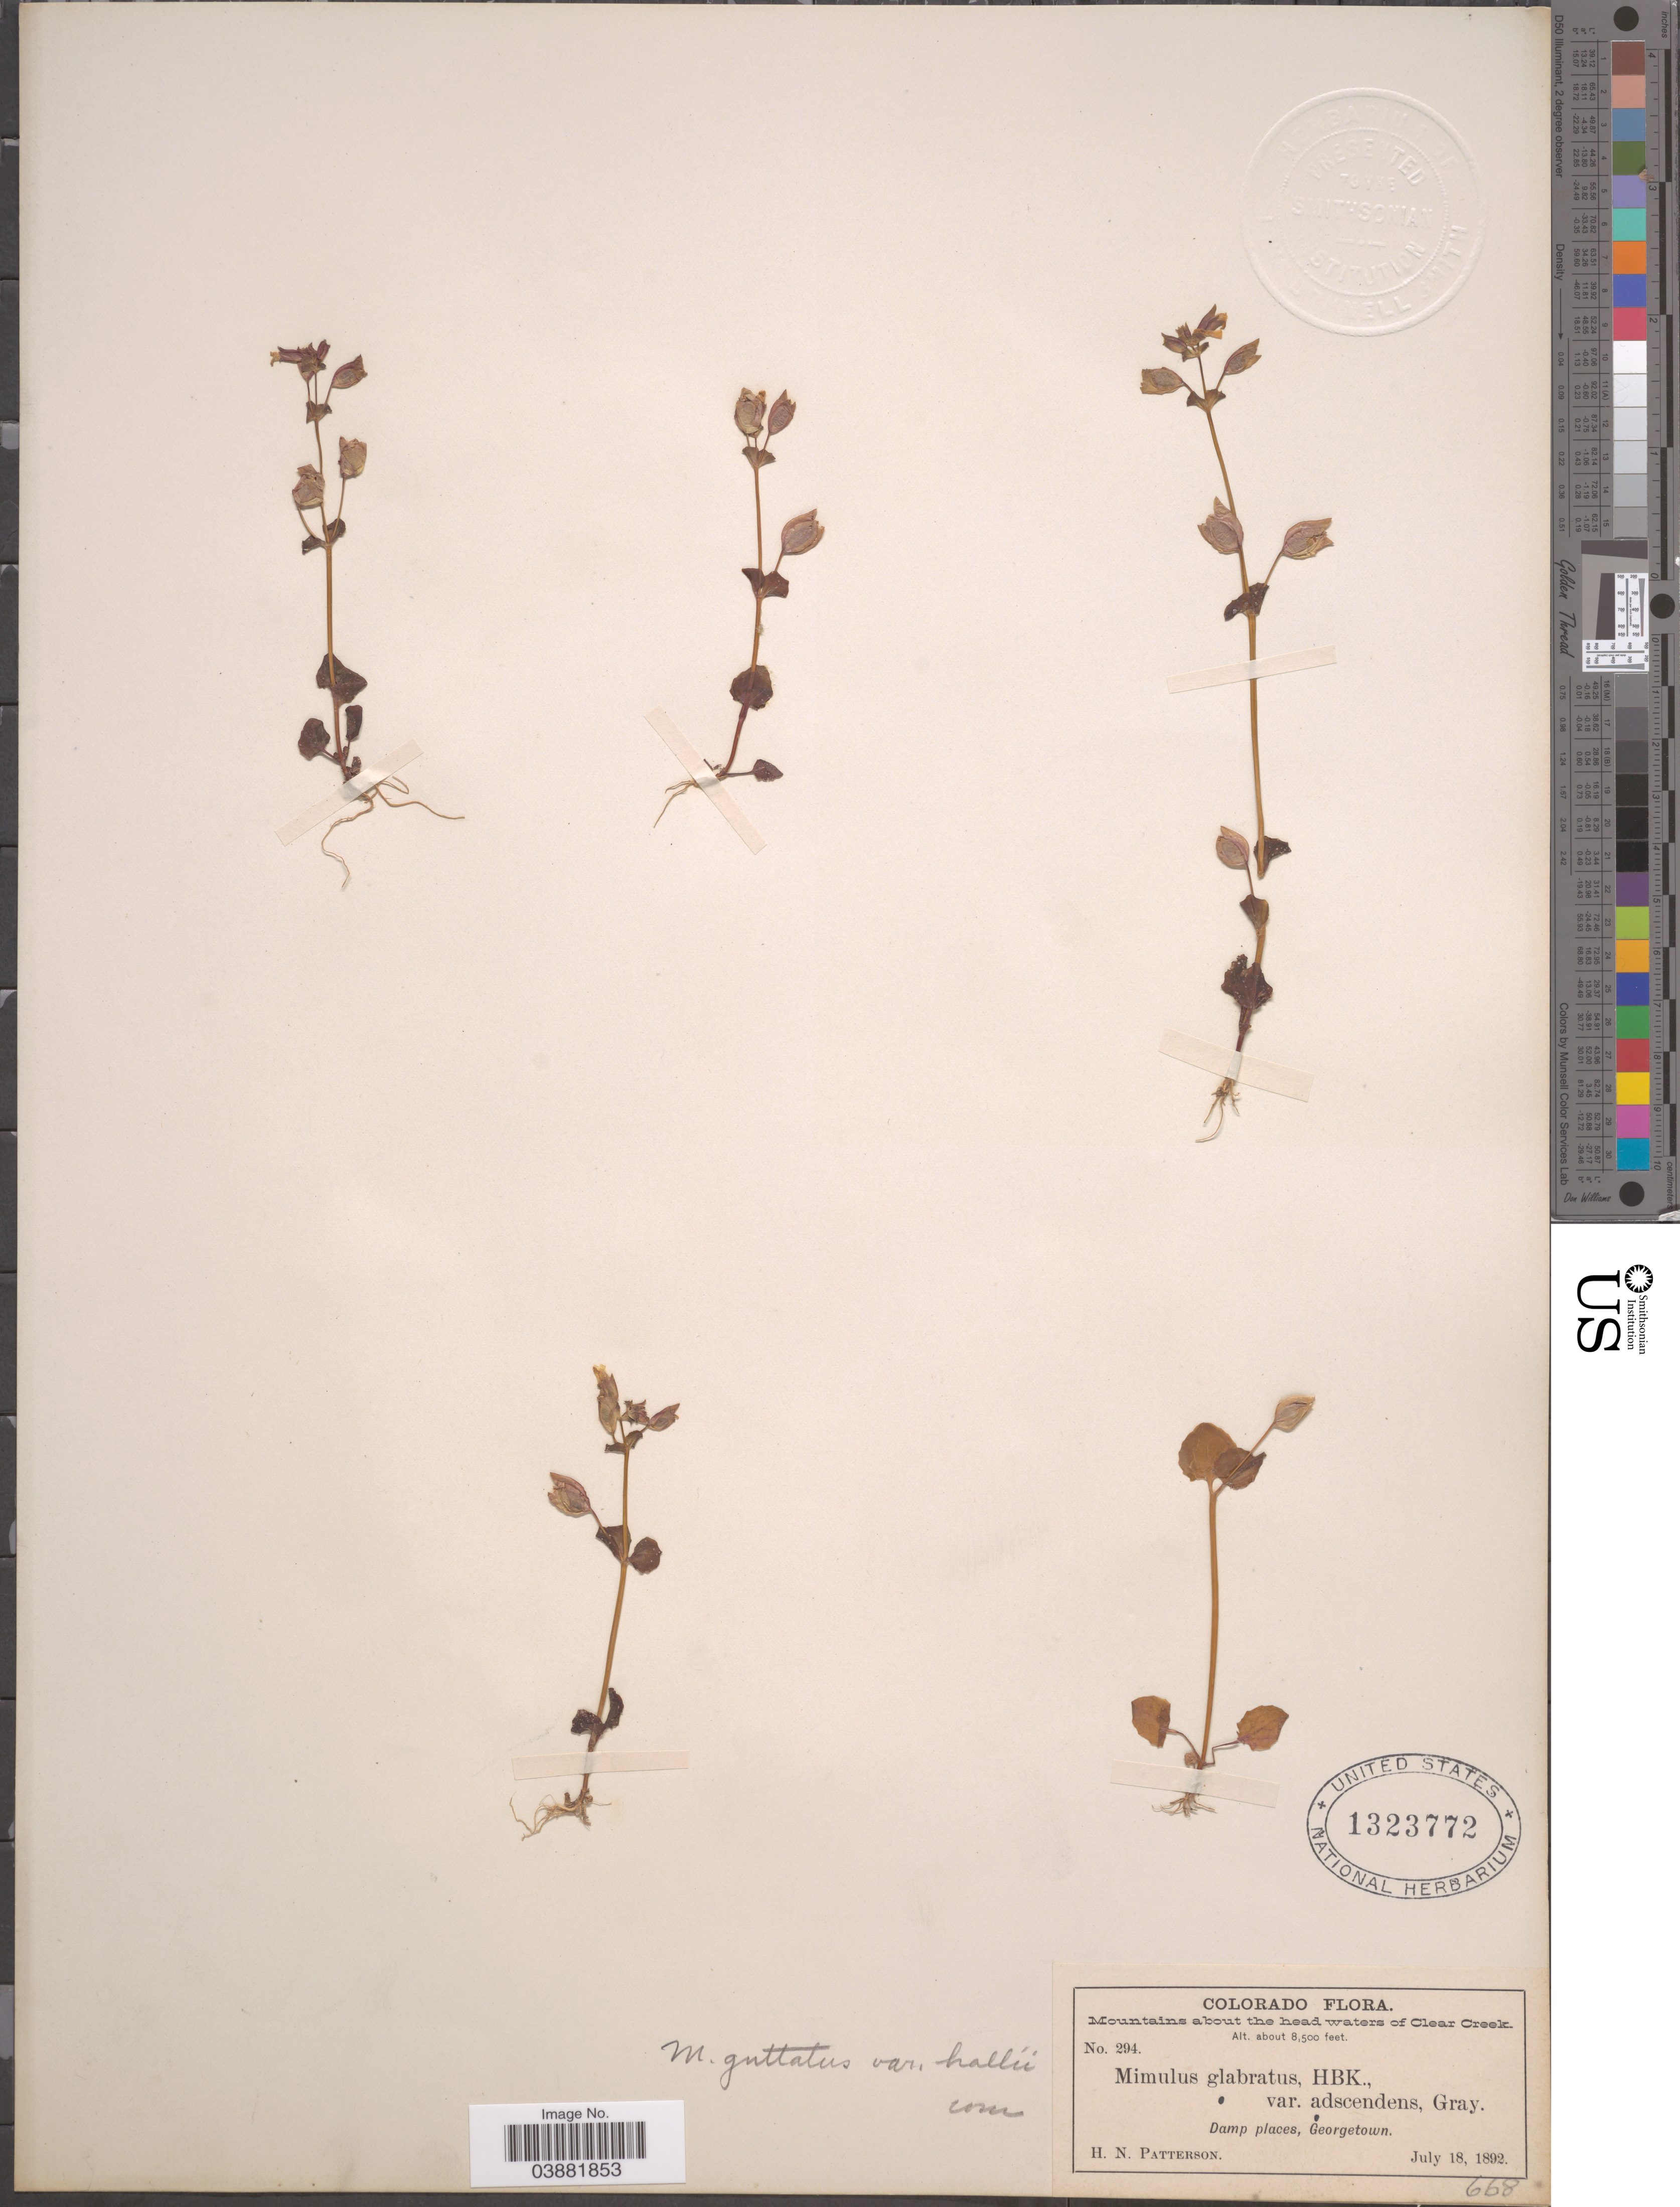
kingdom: Plantae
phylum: Tracheophyta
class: Magnoliopsida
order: Lamiales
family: Phrymaceae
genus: Mimulus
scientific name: Mimulus guttatus var. hallii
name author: (Greene) A.L. Grant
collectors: H. N. Patterson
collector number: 294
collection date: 1892-07-18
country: United States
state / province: Colorado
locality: Mountains about the head waters of Clear Creek. Damp places, Georgetown.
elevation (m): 2591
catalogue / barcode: US 1323772